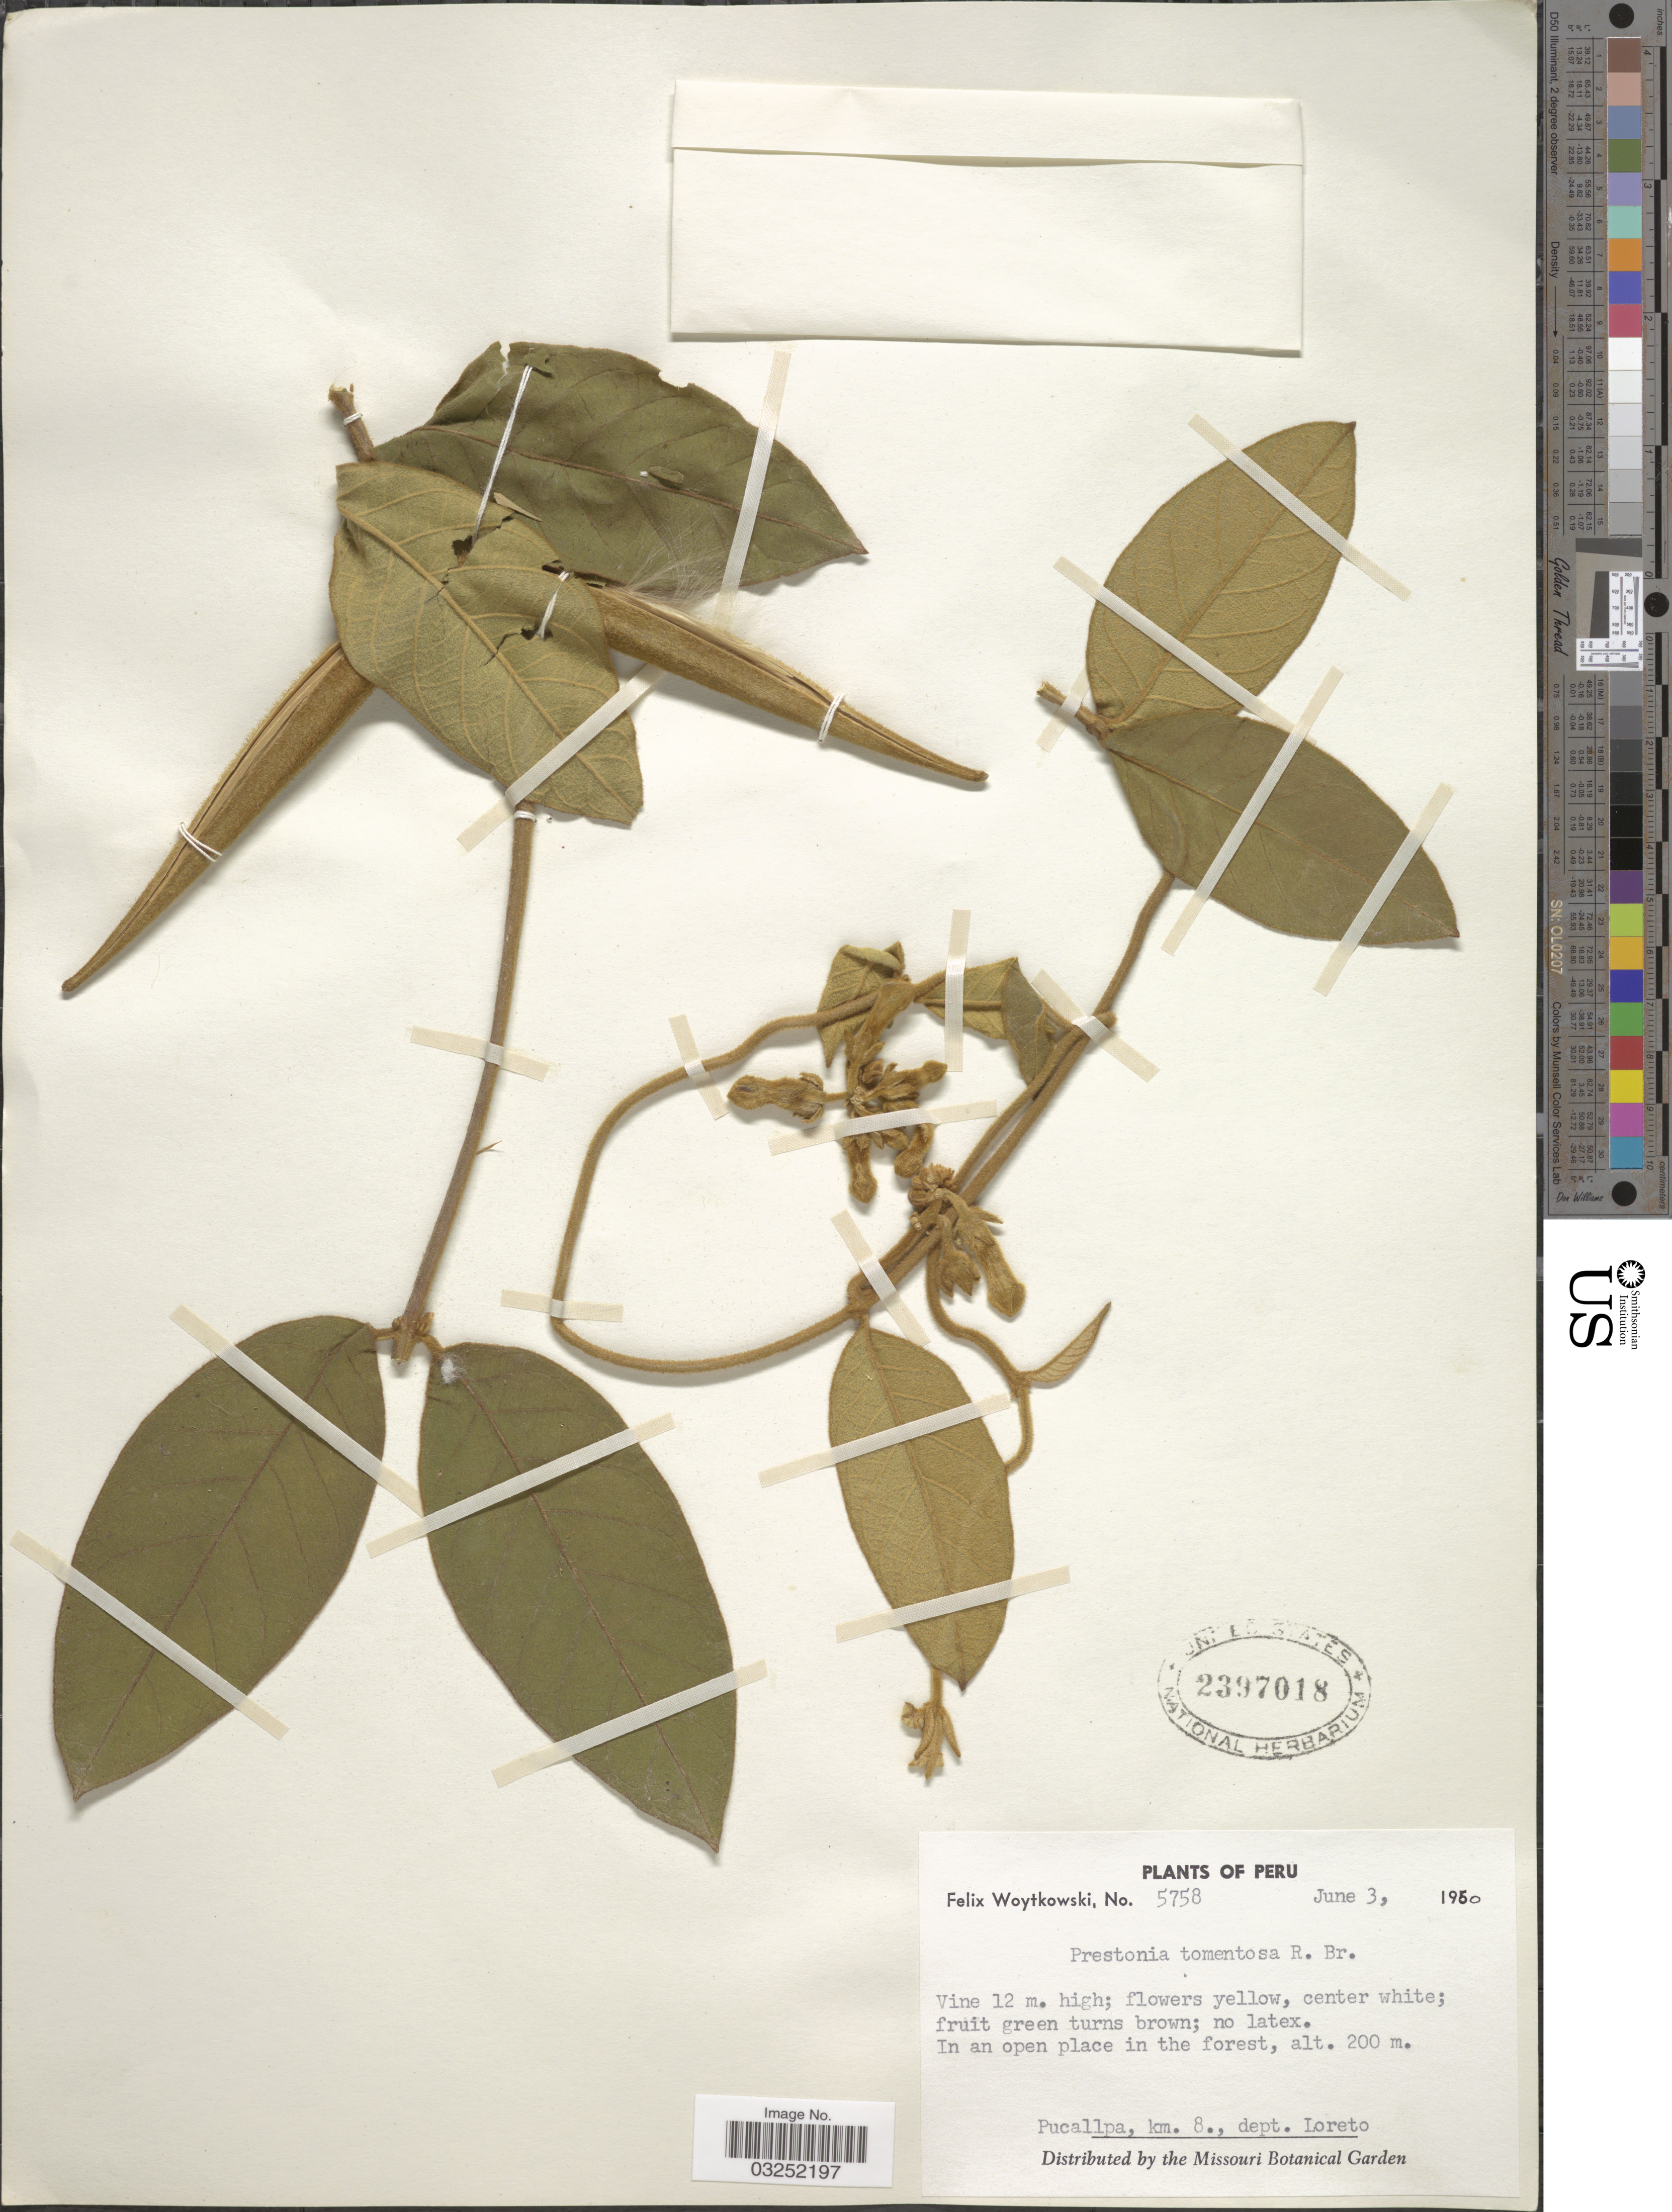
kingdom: Plantae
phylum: Tracheophyta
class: Magnoliopsida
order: Gentianales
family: Apocynaceae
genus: Prestonia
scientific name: Prestonia tomentosa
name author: R. Br.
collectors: F. Woytkowski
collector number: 5758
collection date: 1960-06-03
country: Peru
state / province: Loreto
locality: Pucallpa, km. 8., dept. Loreto.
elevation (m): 200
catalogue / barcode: US 2397018